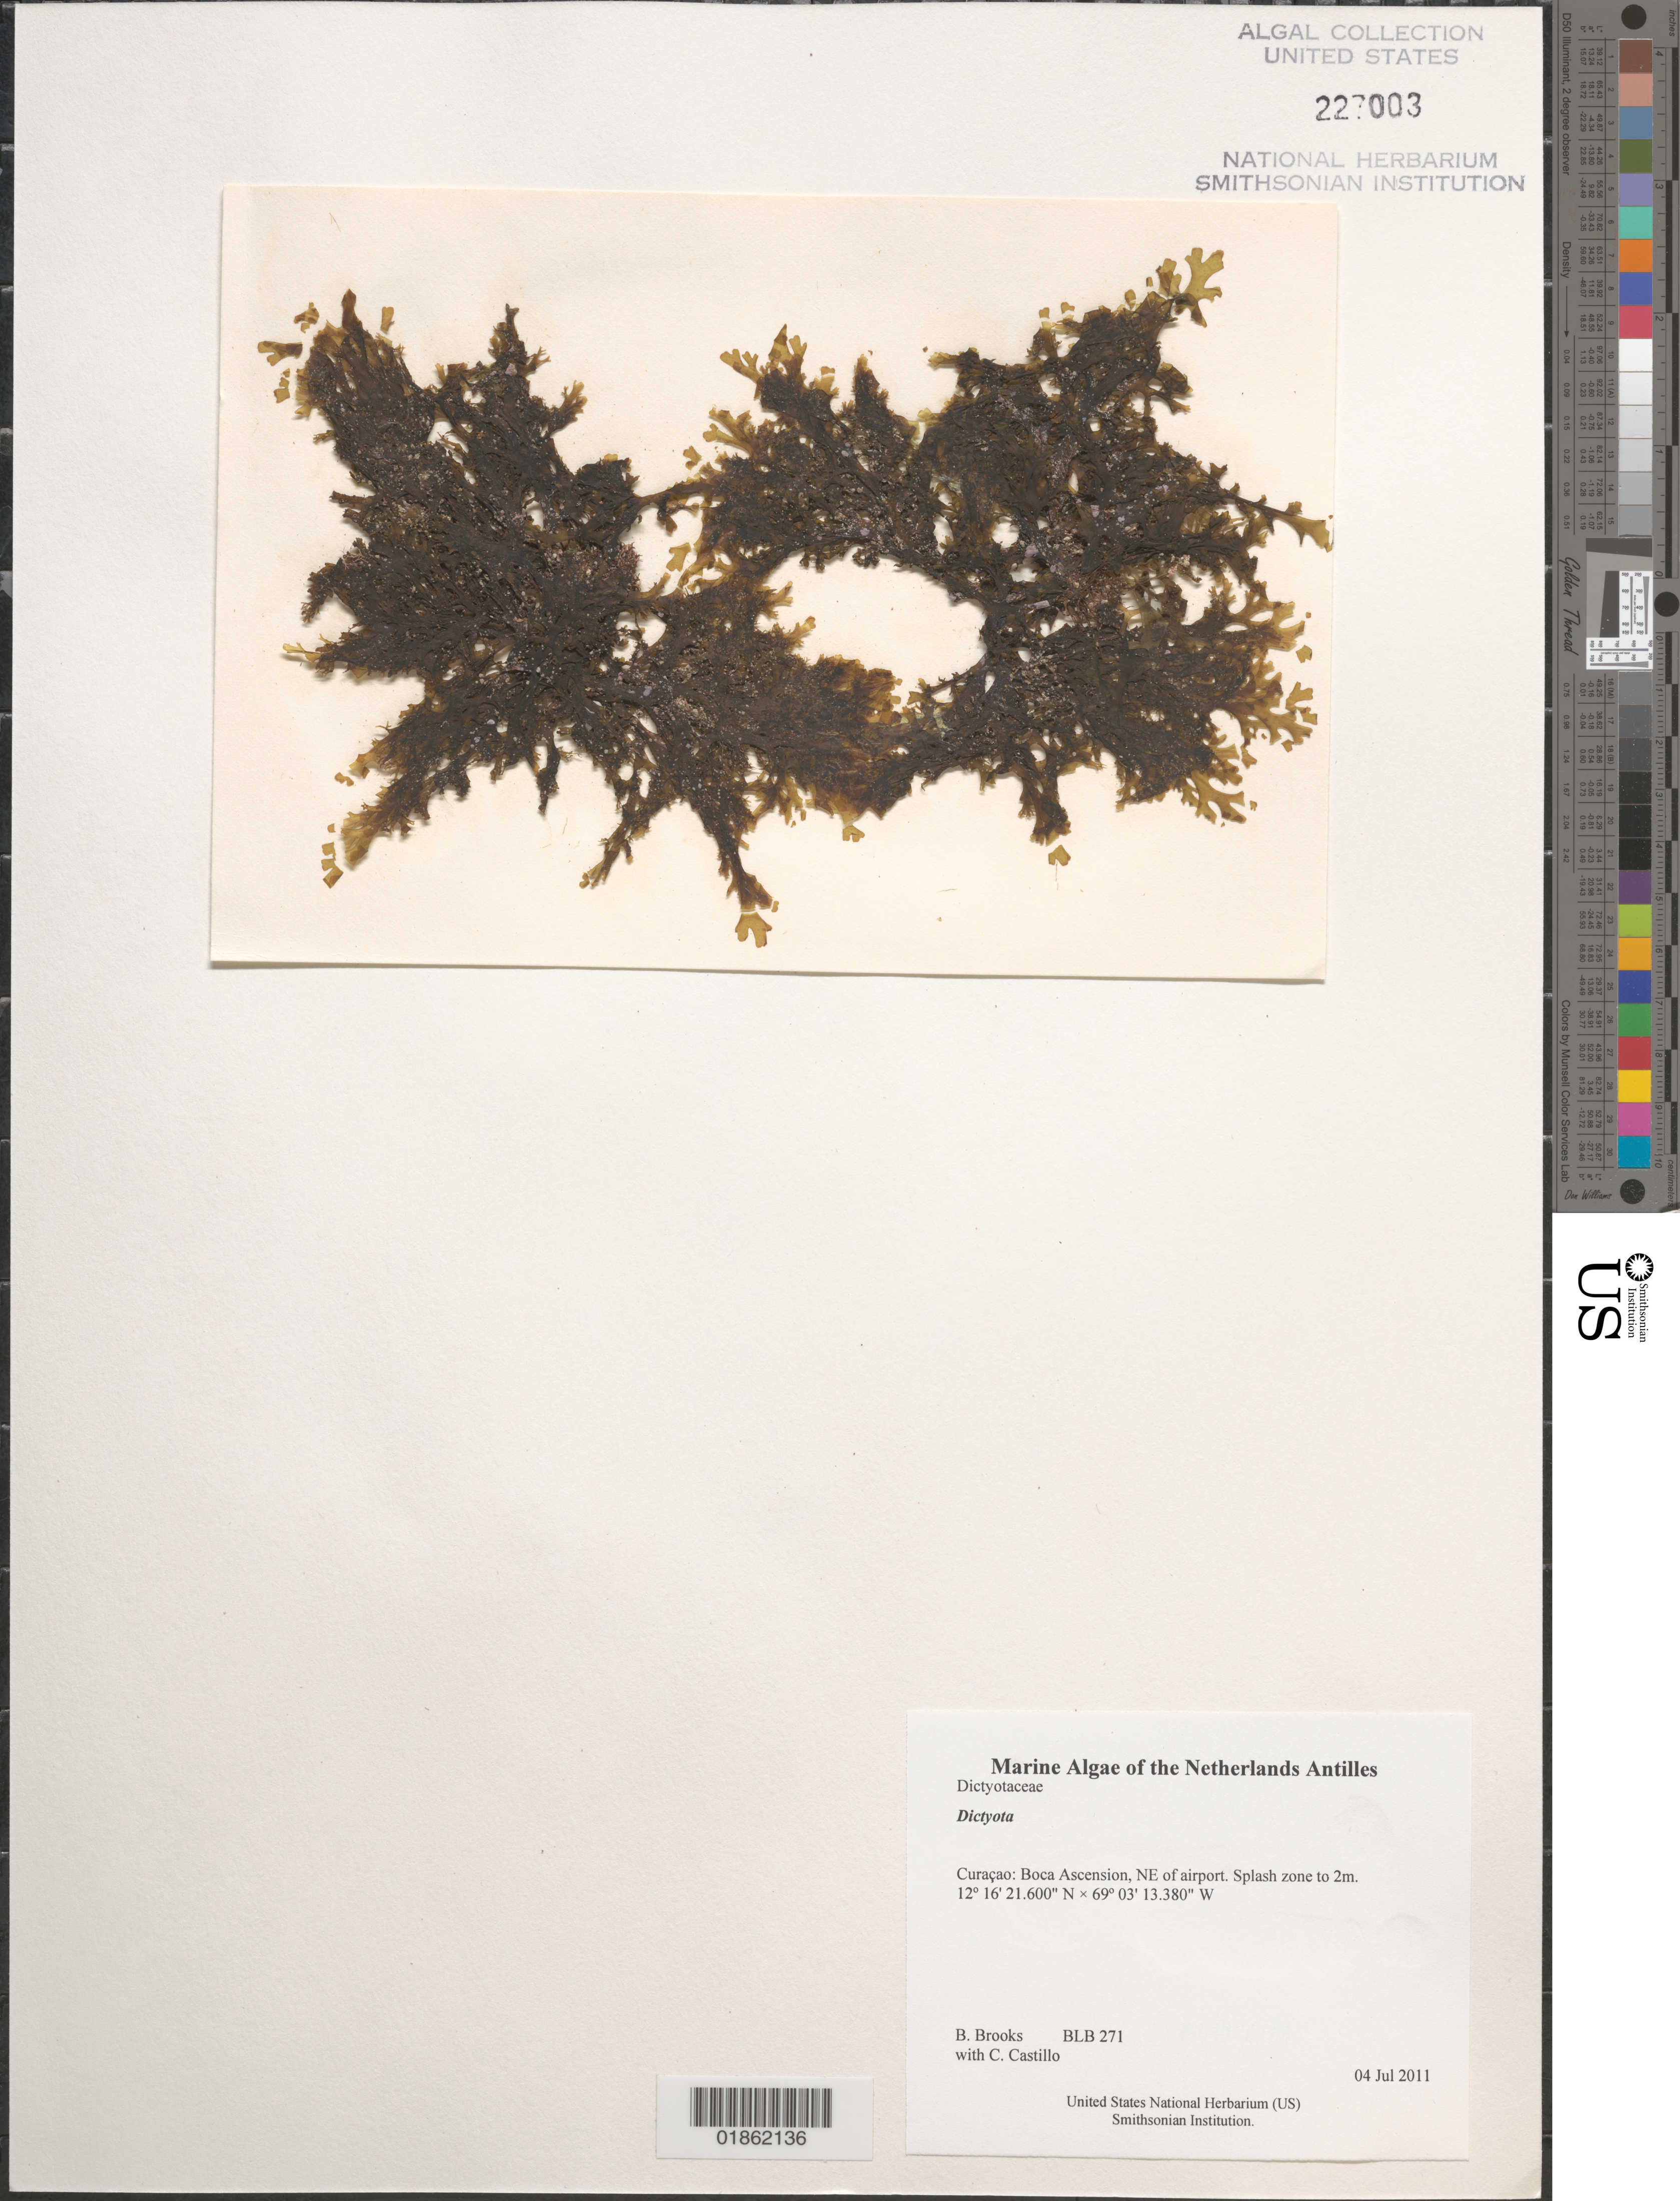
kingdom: Chromista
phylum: Ochrophyta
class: Phaeophyceae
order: Dictyotales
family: Dictyotaceae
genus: Dictyota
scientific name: Dictyota sp.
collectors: B. Brooks & C. Castillo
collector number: BLB 271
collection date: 2011-07-04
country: Curaçao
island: Curaçao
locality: Boca Ascension, NE of airport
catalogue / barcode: US 227003